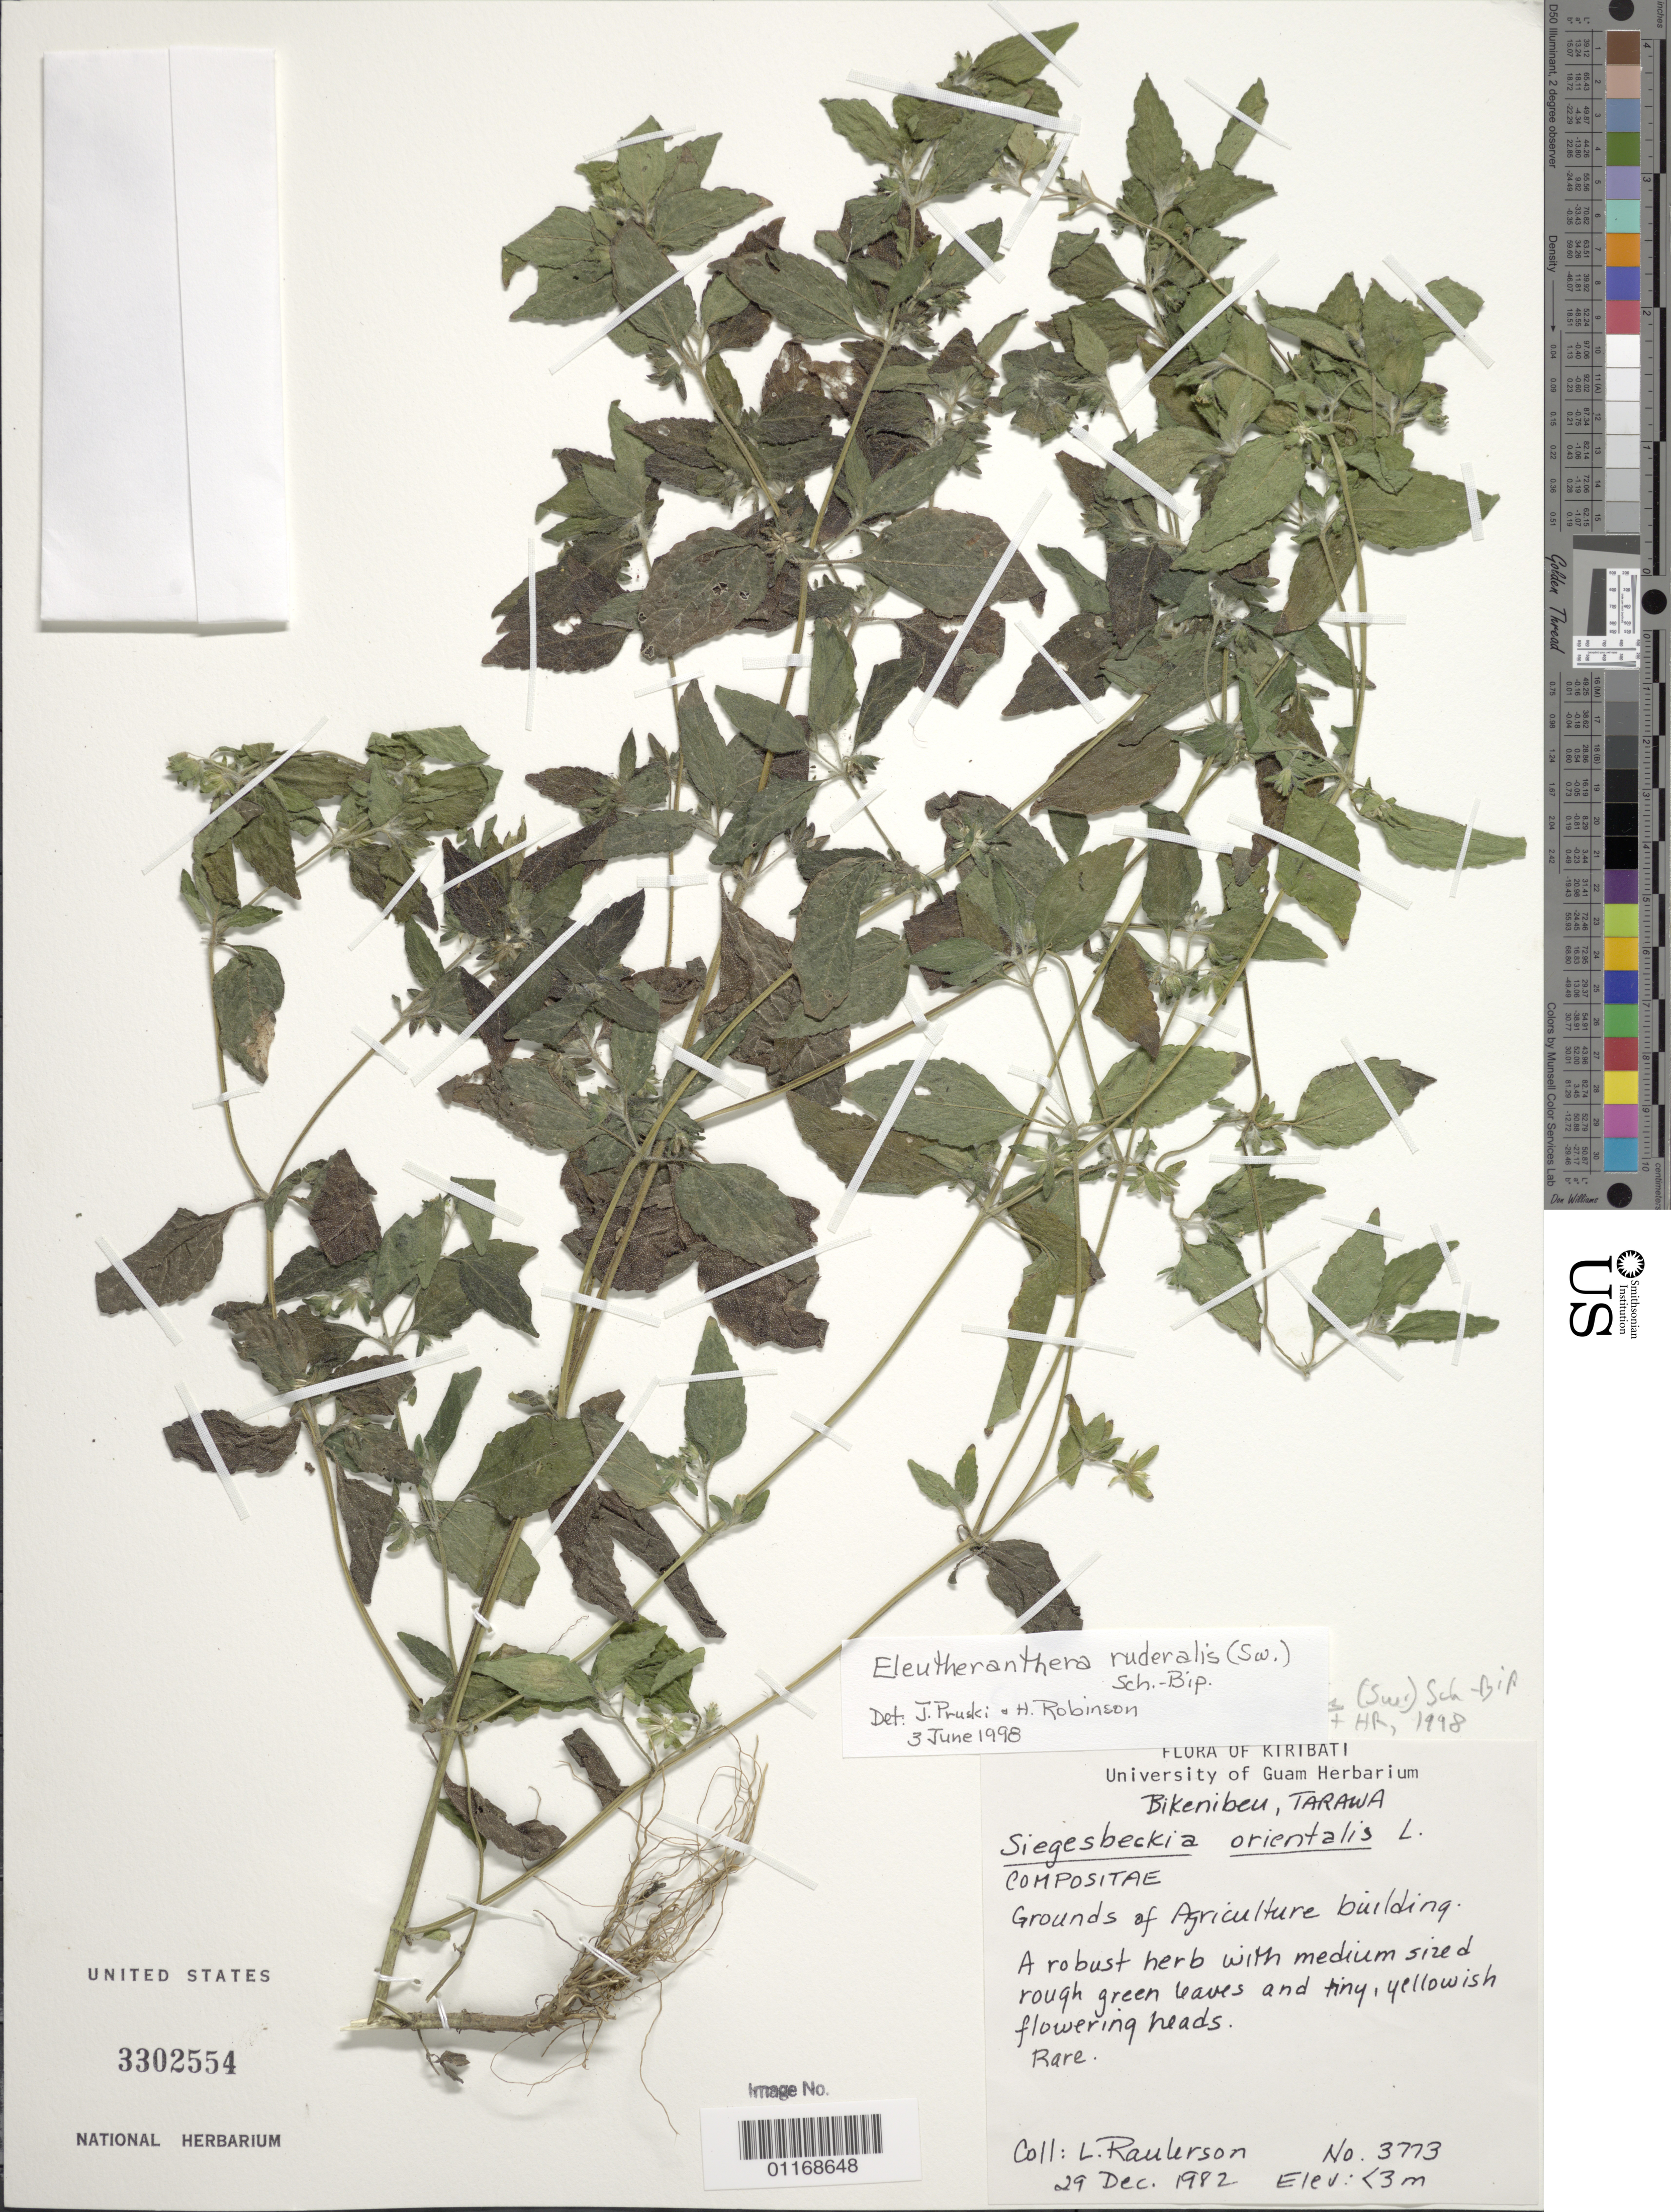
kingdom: Plantae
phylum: Tracheophyta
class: Magnoliopsida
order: Asterales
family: Asteraceae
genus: Eleutheranthera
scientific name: Eleutheranthera ruderalis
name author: (Sw.) Sch. Bip.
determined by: Pruski, J. F.; Robinson, H. E.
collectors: L. Raulerson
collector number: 3773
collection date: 1982-12-29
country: Kiribati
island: Abemama Atoll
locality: Bikenibeu, grounds at agriculture bldg.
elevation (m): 3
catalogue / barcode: US 3302554